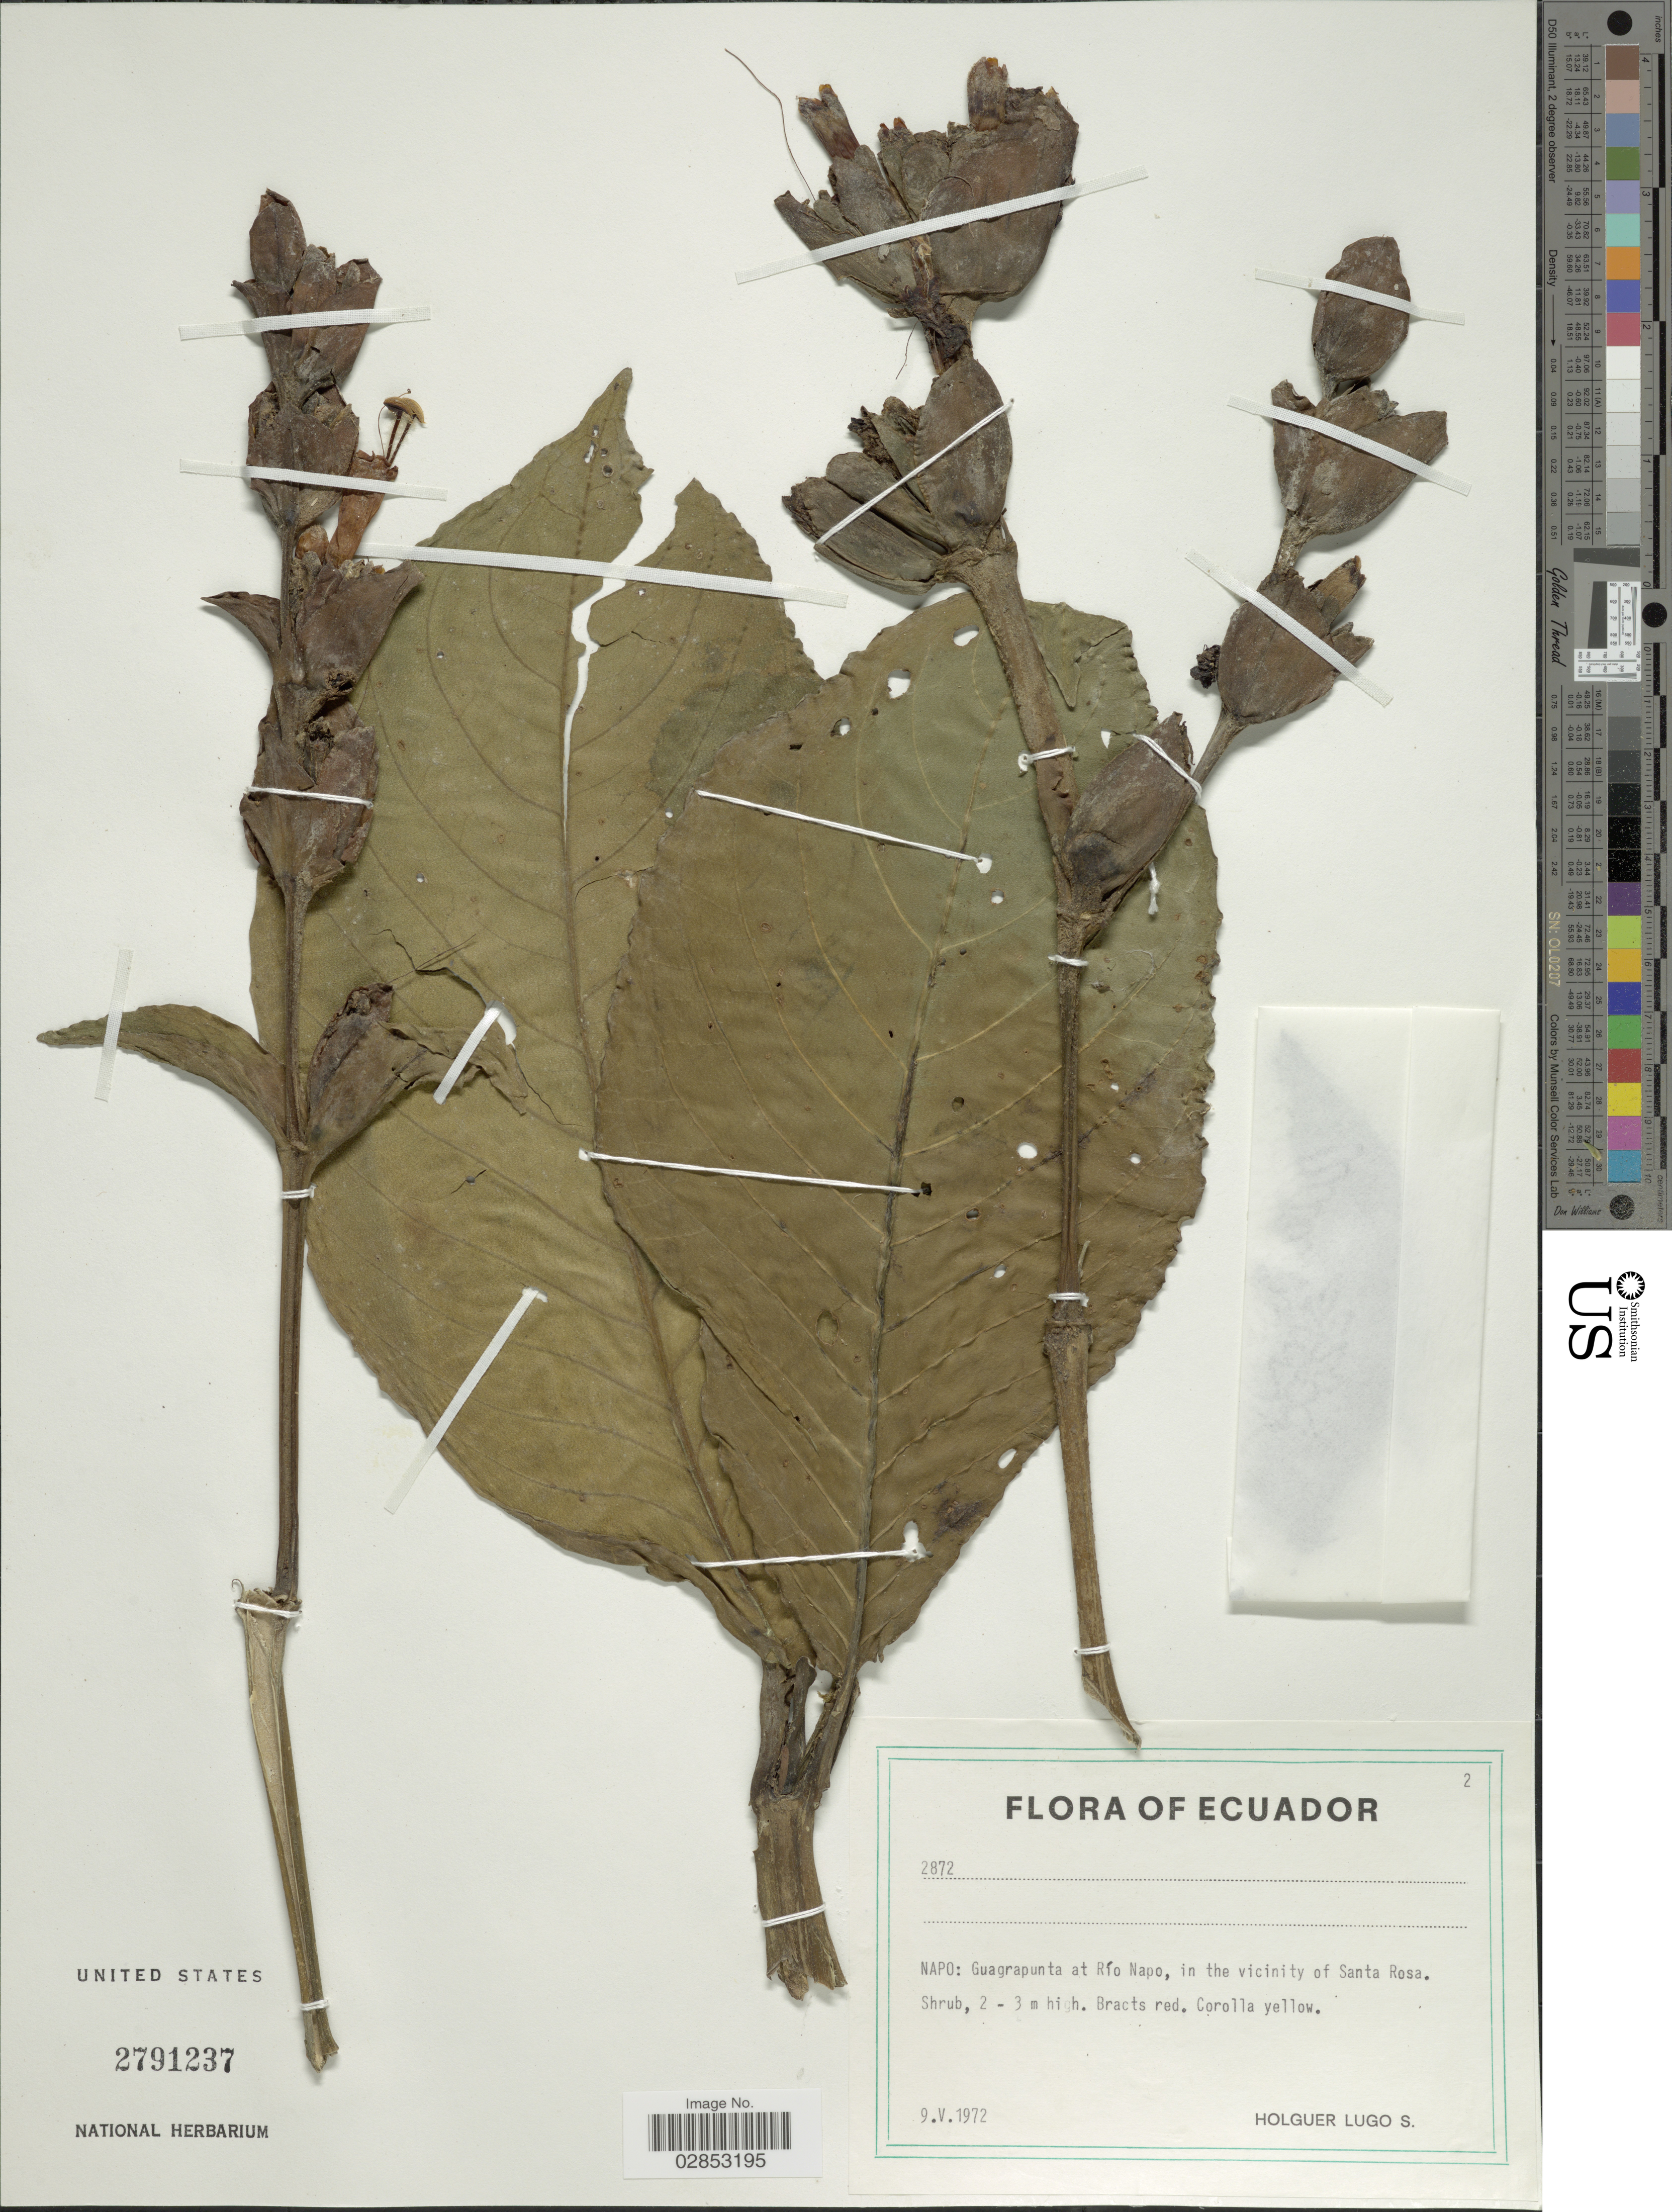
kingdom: Plantae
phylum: Tracheophyta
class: Magnoliopsida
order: Lamiales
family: Acanthaceae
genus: Sanchezia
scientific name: Sanchezia oblonga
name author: Ruiz & Pav.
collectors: H. Lugo S.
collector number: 2872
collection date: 1972-05-09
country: Ecuador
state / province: Napo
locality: Guagrapunta at Río Napo, in the vicinity of Santa Rosa.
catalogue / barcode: US 2791237